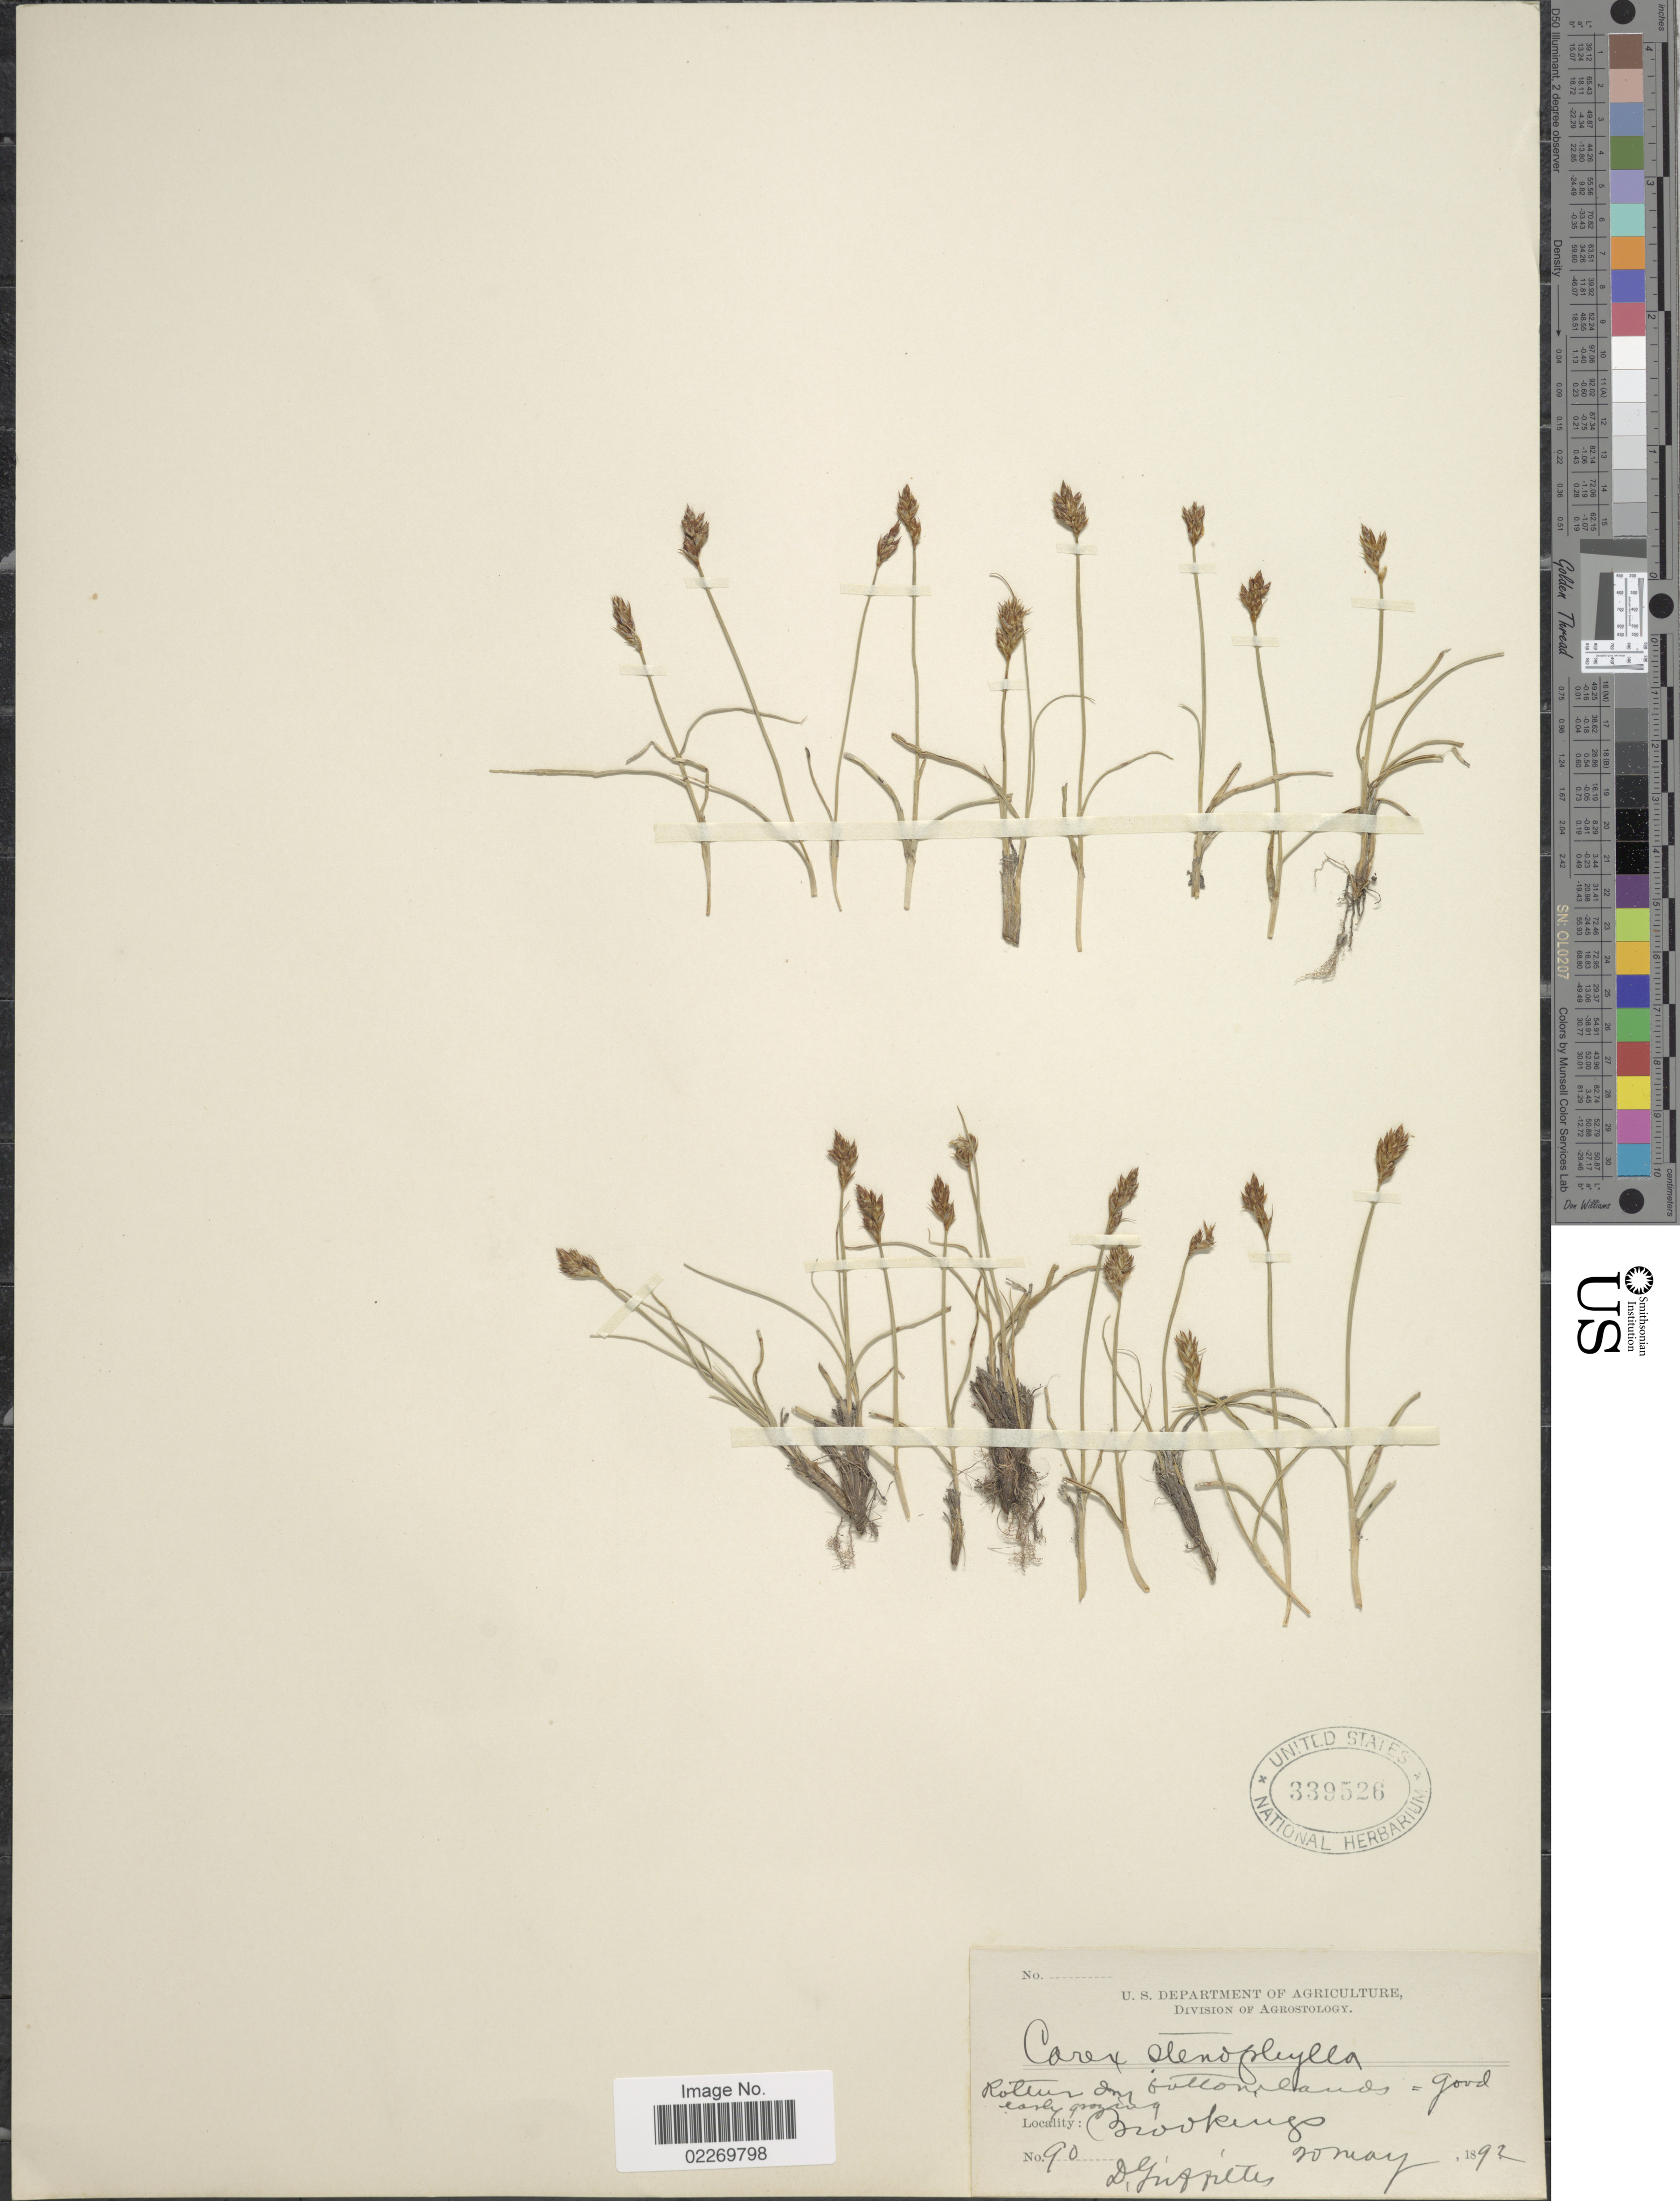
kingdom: Plantae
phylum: Tracheophyta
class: Liliopsida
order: Poales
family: Cyperaceae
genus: Carex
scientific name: Carex eleocharis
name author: L.H. Bailey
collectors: D. Griffiths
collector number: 90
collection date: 1892-05-20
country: United States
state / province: South Dakota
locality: Brookings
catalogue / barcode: US 339526